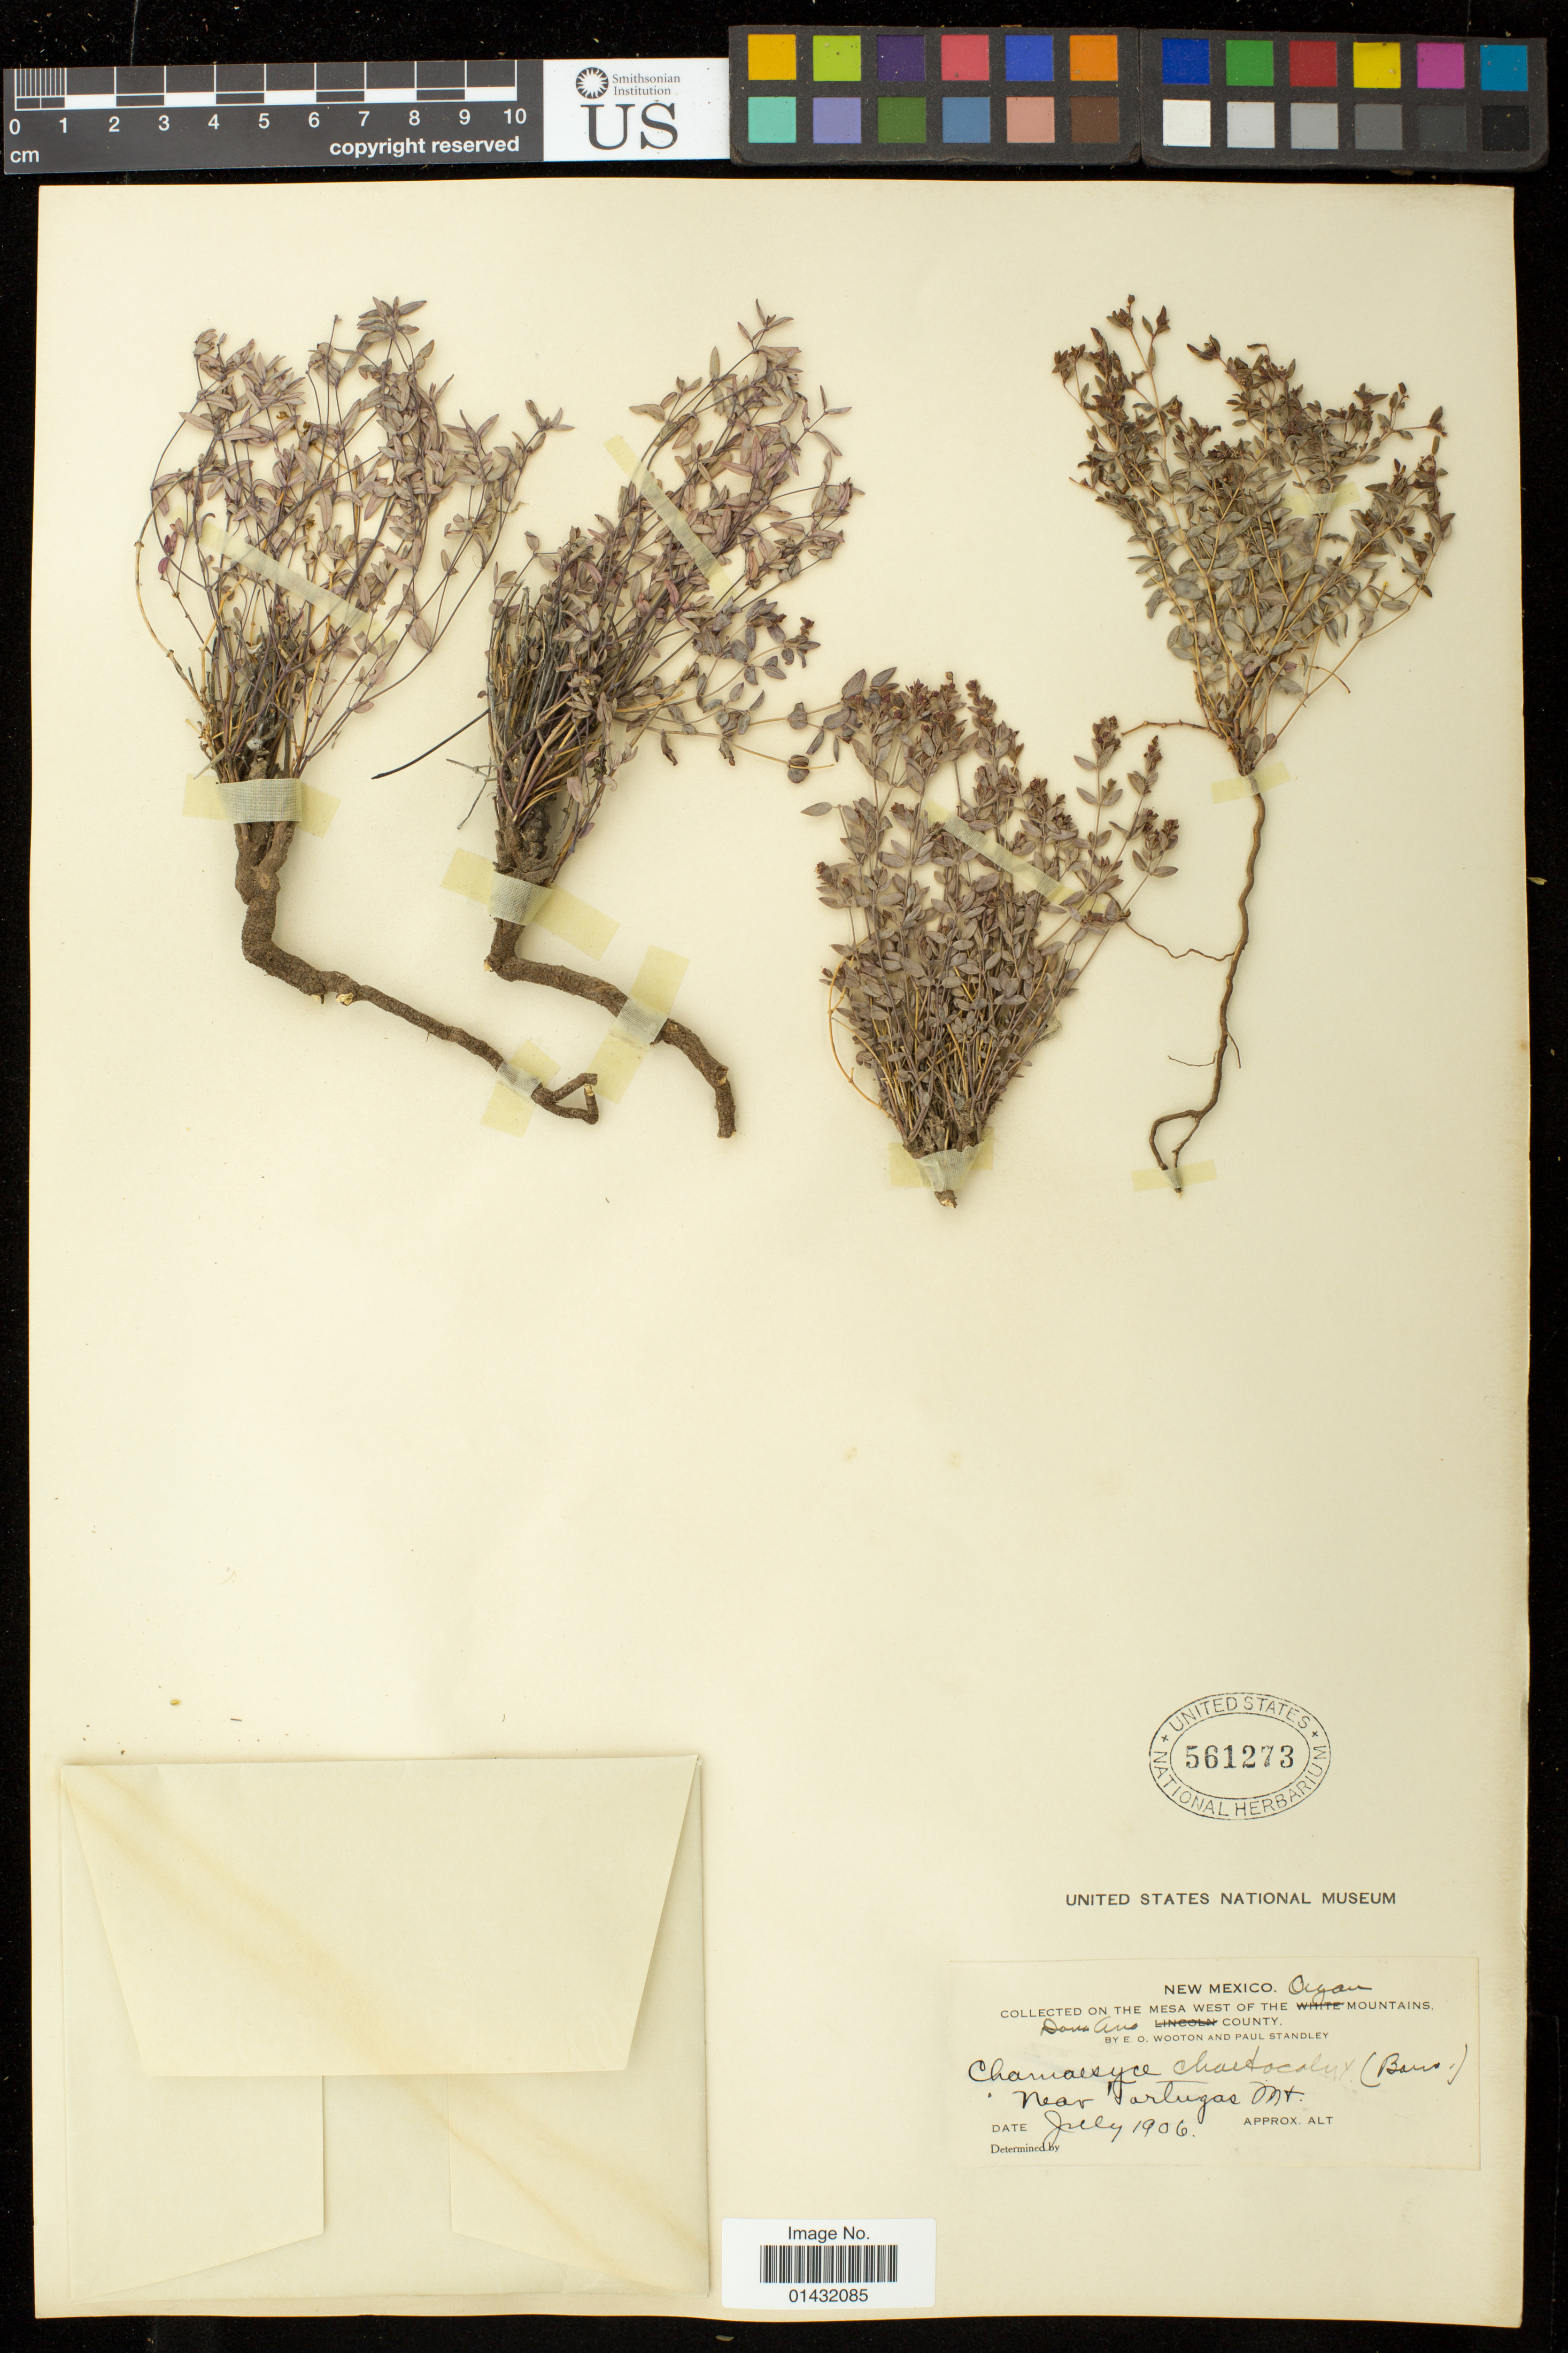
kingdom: Plantae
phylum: Tracheophyta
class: Magnoliopsida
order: Malpighiales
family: Euphorbiaceae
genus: Euphorbia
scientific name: Euphorbia chaetocalyx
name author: Tidestr.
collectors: E. O. Wooton & P. C. Standley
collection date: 1906-07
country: United States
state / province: New Mexico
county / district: Doña Ana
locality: Mesa west of the Organ Mountains; Near Tortugas Mt.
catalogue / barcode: US 561273